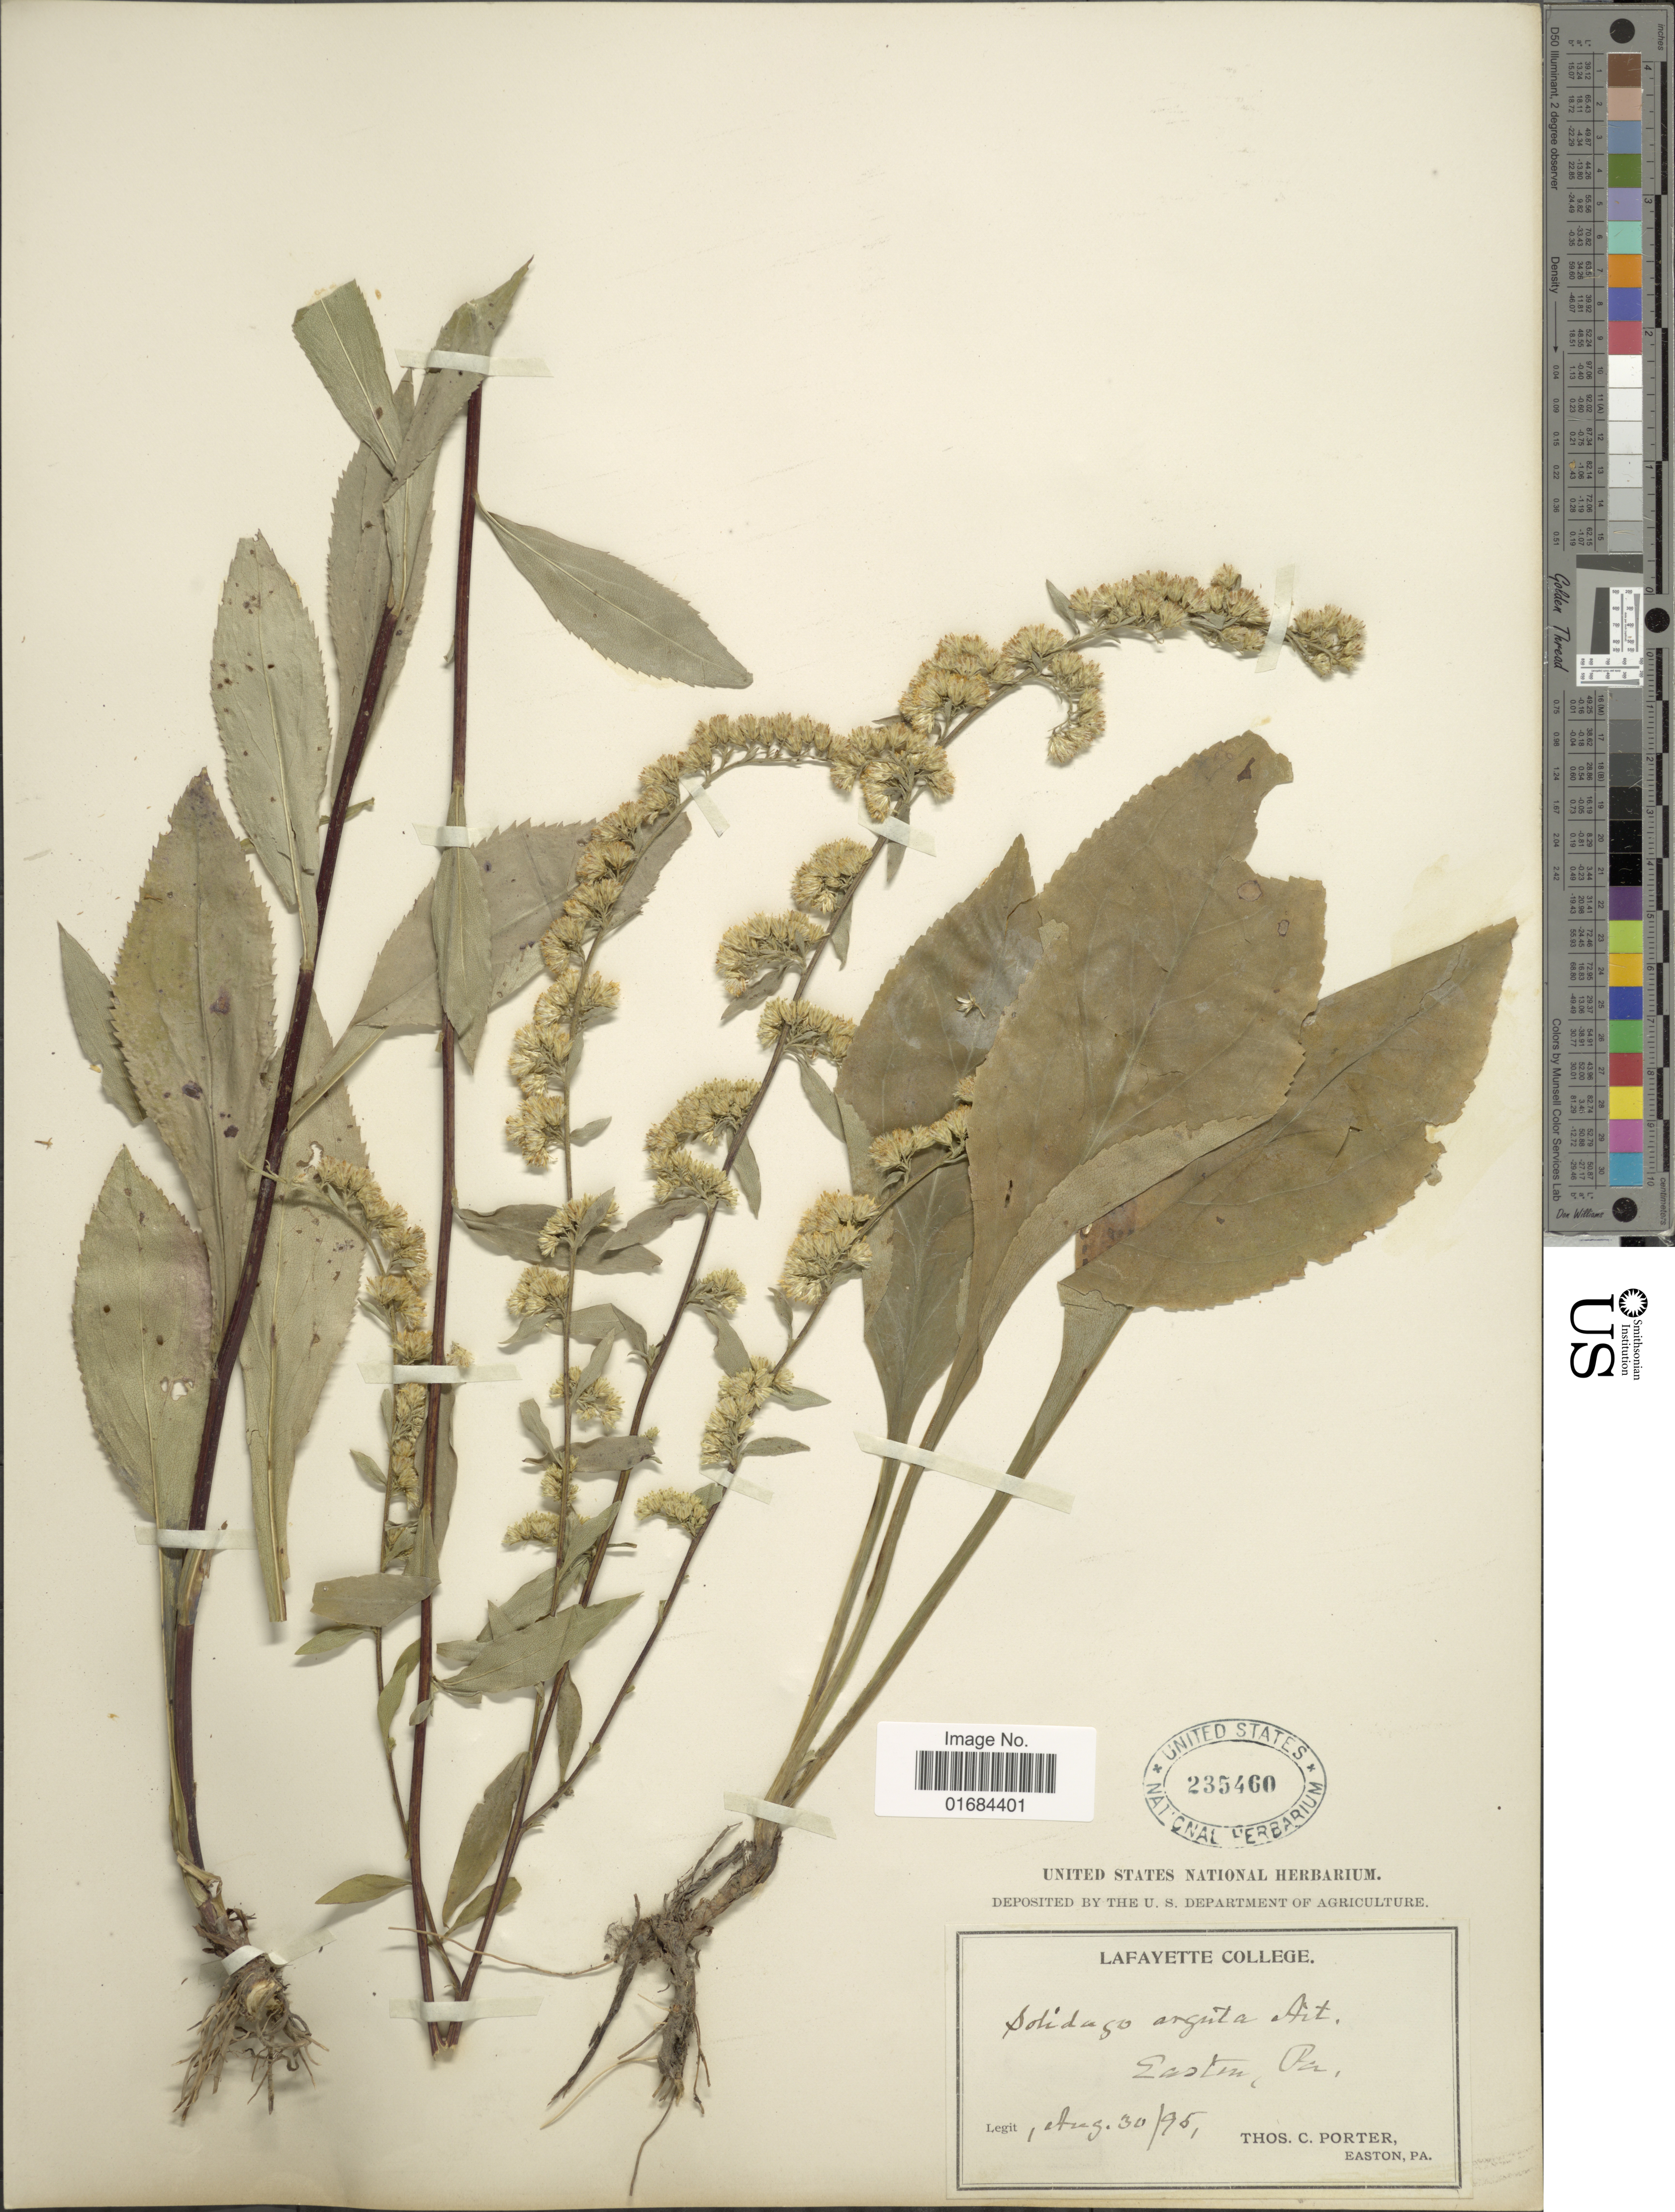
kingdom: Plantae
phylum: Tracheophyta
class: Magnoliopsida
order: Asterales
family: Asteraceae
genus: Solidago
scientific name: Solidago arguta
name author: Aiton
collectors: T. C. Porter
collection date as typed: Transcribed d/m/y: 30/8/95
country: United States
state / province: Pennsylvania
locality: Easton.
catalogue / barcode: US 235460